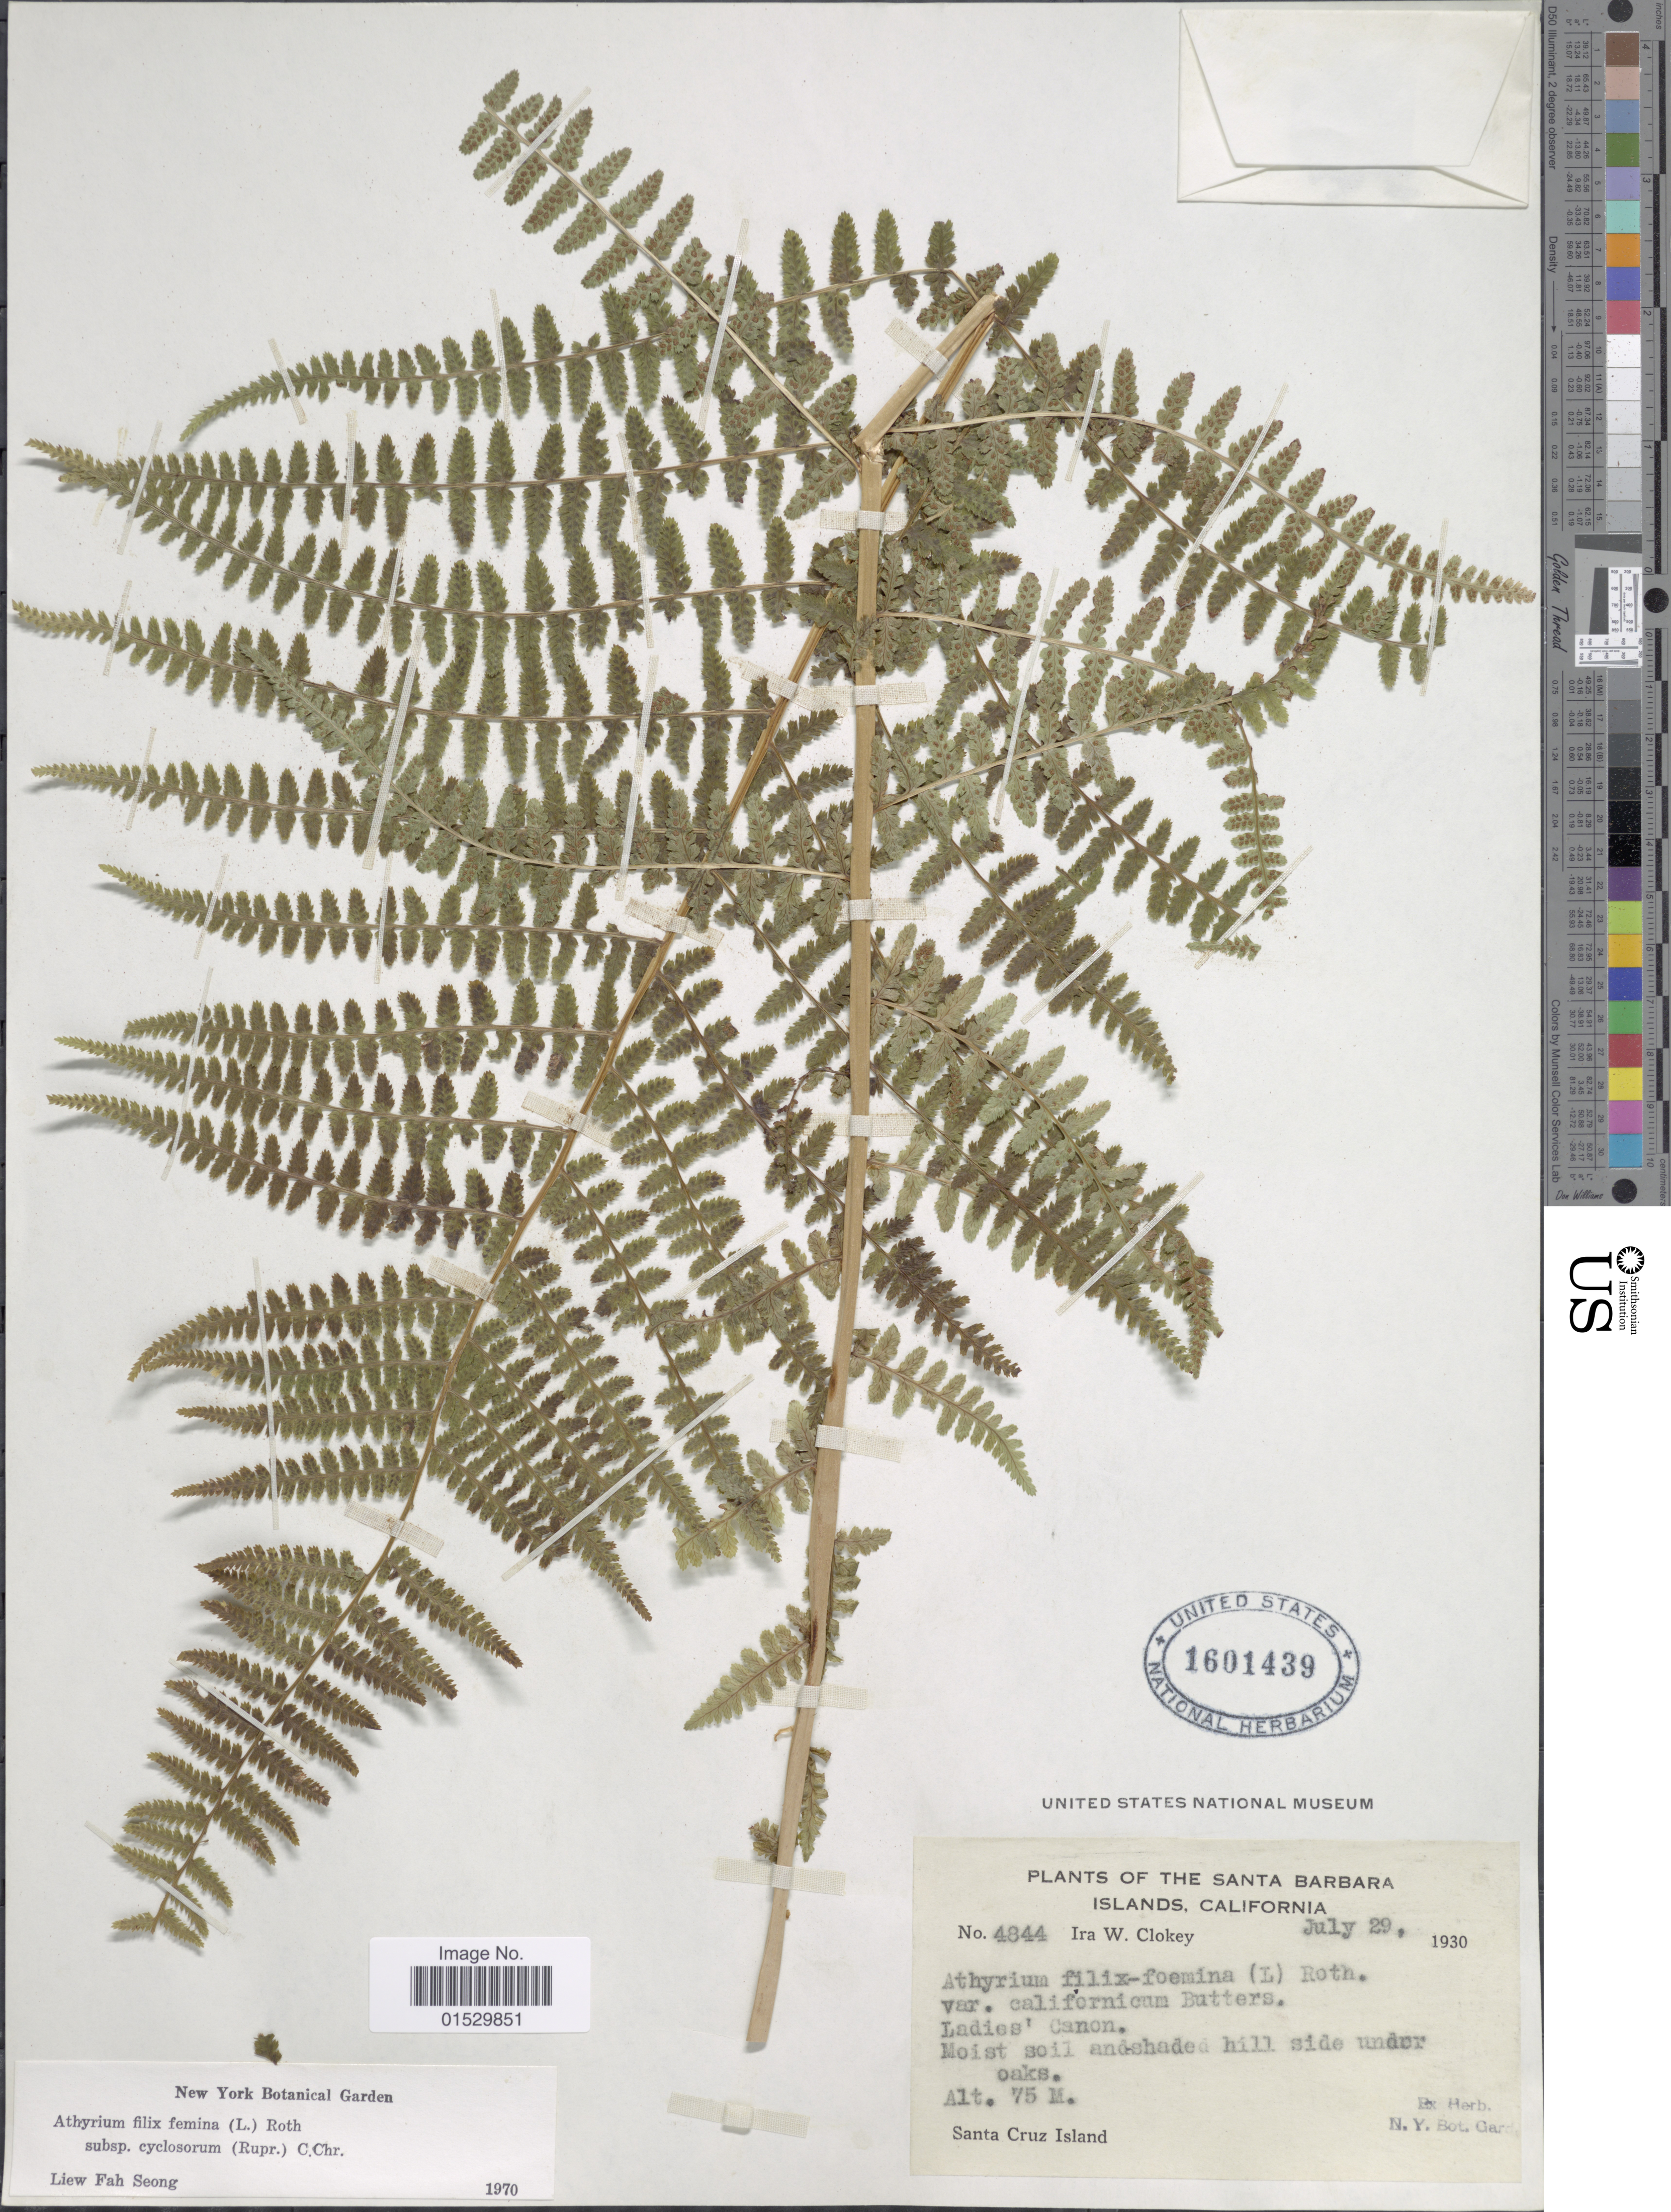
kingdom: Plantae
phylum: Tracheophyta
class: Polypodiopsida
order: Polypodiales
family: Athyriaceae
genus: Athyrium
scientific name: Athyrium filix-femina subsp. cyclosorum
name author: (Rupr.) C. Chr.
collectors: I. W. Clokey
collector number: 4844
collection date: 1930-07-29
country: United States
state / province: California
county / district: Santa Barbara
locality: Santa Barbara Islands, Ladies' Canon.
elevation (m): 75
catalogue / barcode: US 1601439